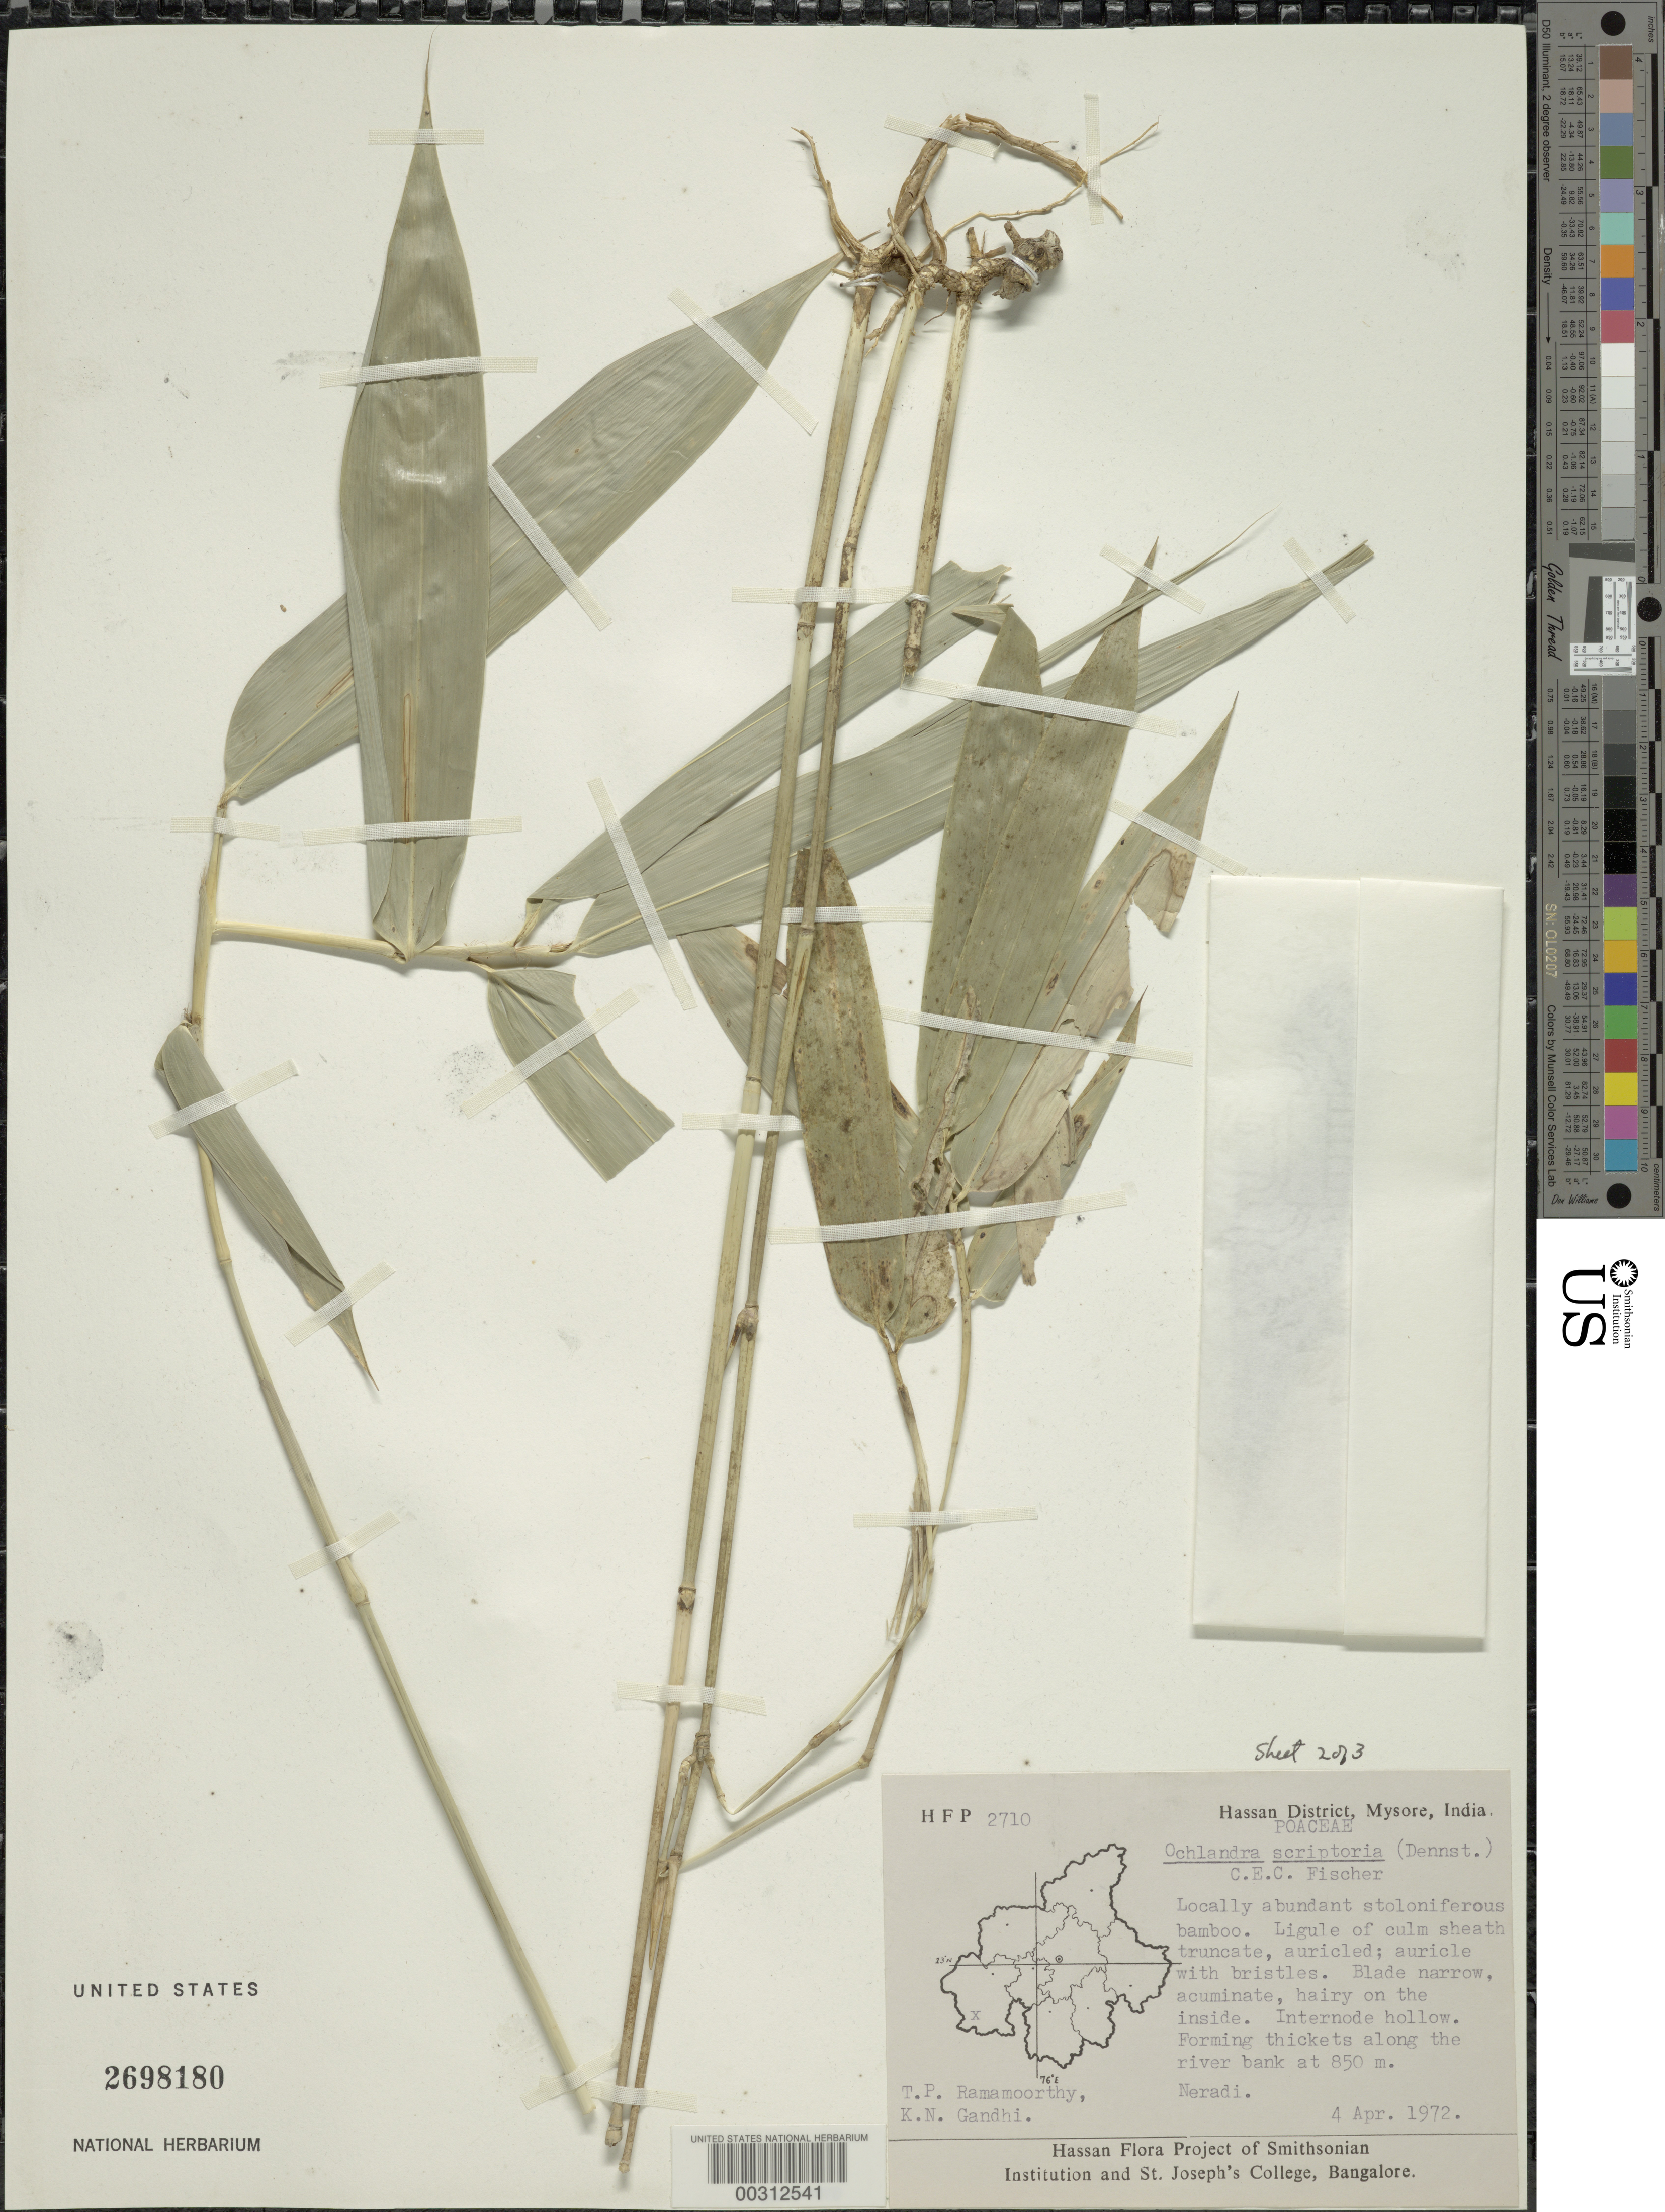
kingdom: Plantae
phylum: Tracheophyta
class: Liliopsida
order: Poales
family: Poaceae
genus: Ochlandra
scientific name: Ochlandra scriptoria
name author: (Dennst.) C.E.C. Fisch.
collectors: T. P. Ramamoorthy & K. N. Gandhi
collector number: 2710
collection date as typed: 04 Apr 1972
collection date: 1972-04-04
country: India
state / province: Karnataka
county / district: Hassan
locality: Neradi, mysore state [mysore state = karnataka.]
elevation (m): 850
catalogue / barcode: US 2698180